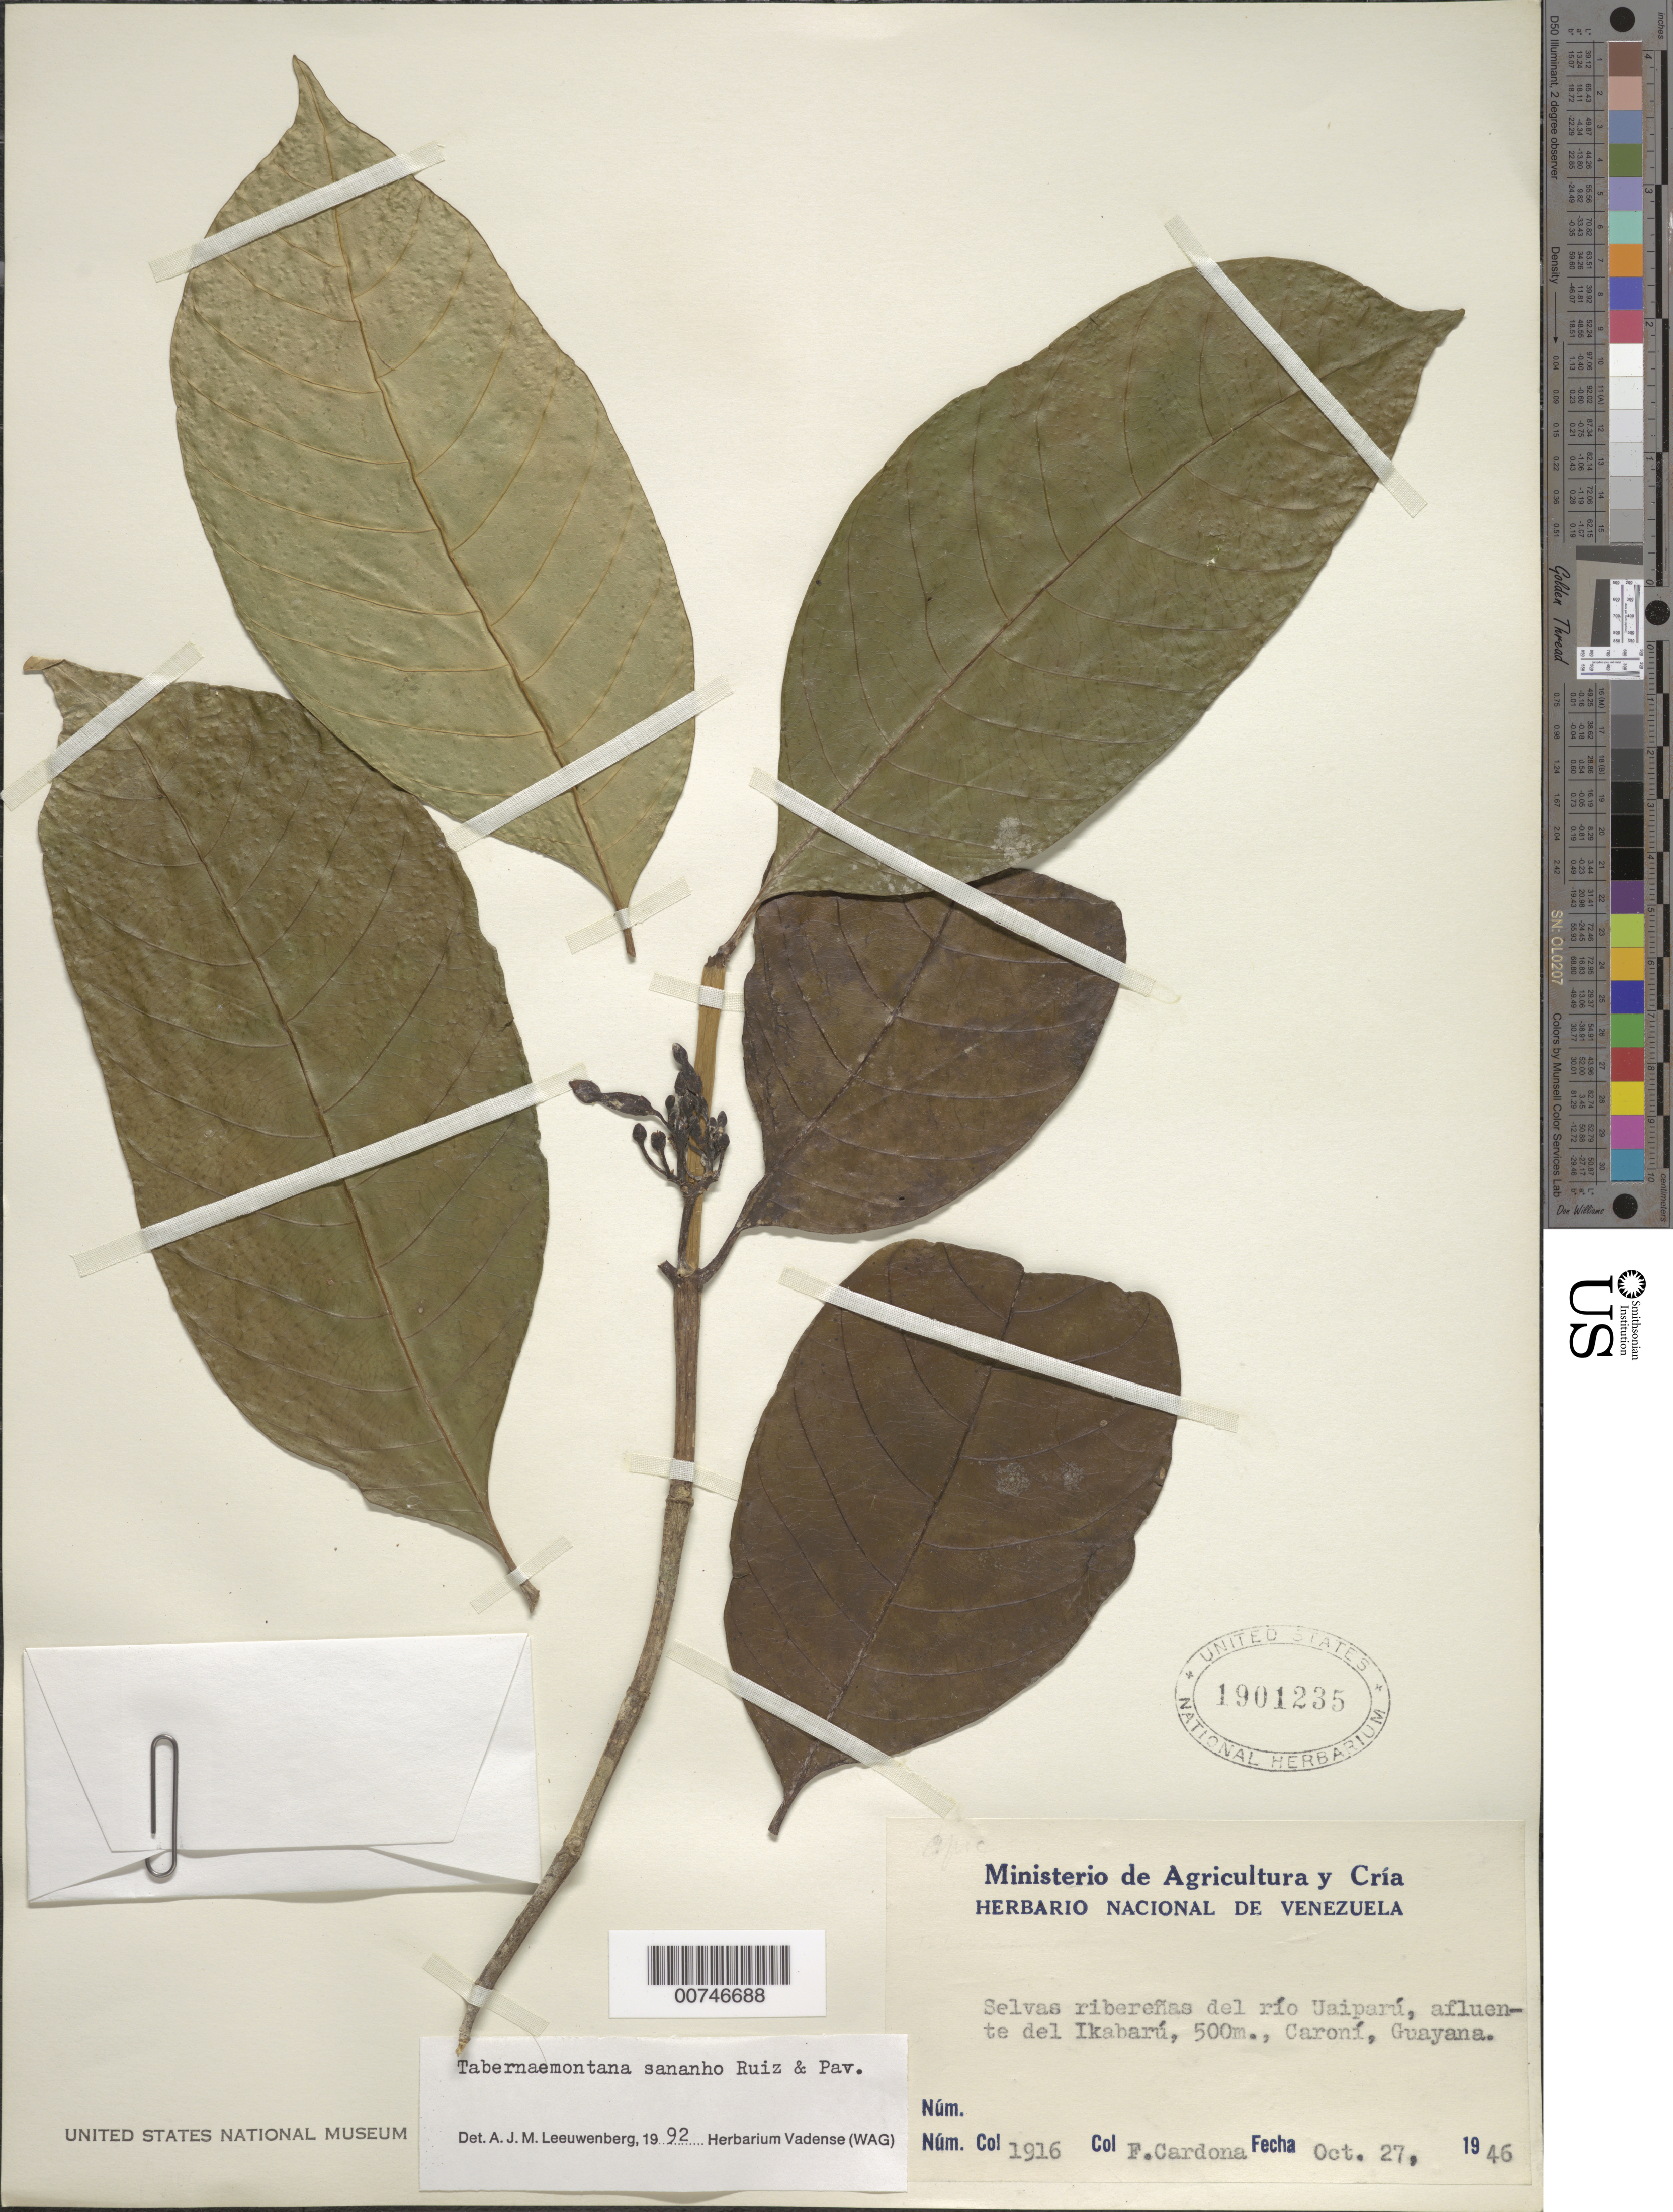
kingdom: Plantae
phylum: Tracheophyta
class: Magnoliopsida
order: Gentianales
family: Apocynaceae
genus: Tabernaemontana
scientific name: Tabernaemontana sananho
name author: Ruiz & Pav.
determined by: Leeuwenberg, A. J. M.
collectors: F. Cardona Puig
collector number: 1916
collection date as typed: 27-Oct-46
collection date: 1946-10-27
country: Venezuela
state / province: Bolívar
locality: Río Uaiparú, affl. del Ikabarú, Río Caroní, Guayana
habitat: Riverine forest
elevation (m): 500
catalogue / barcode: US 1901235